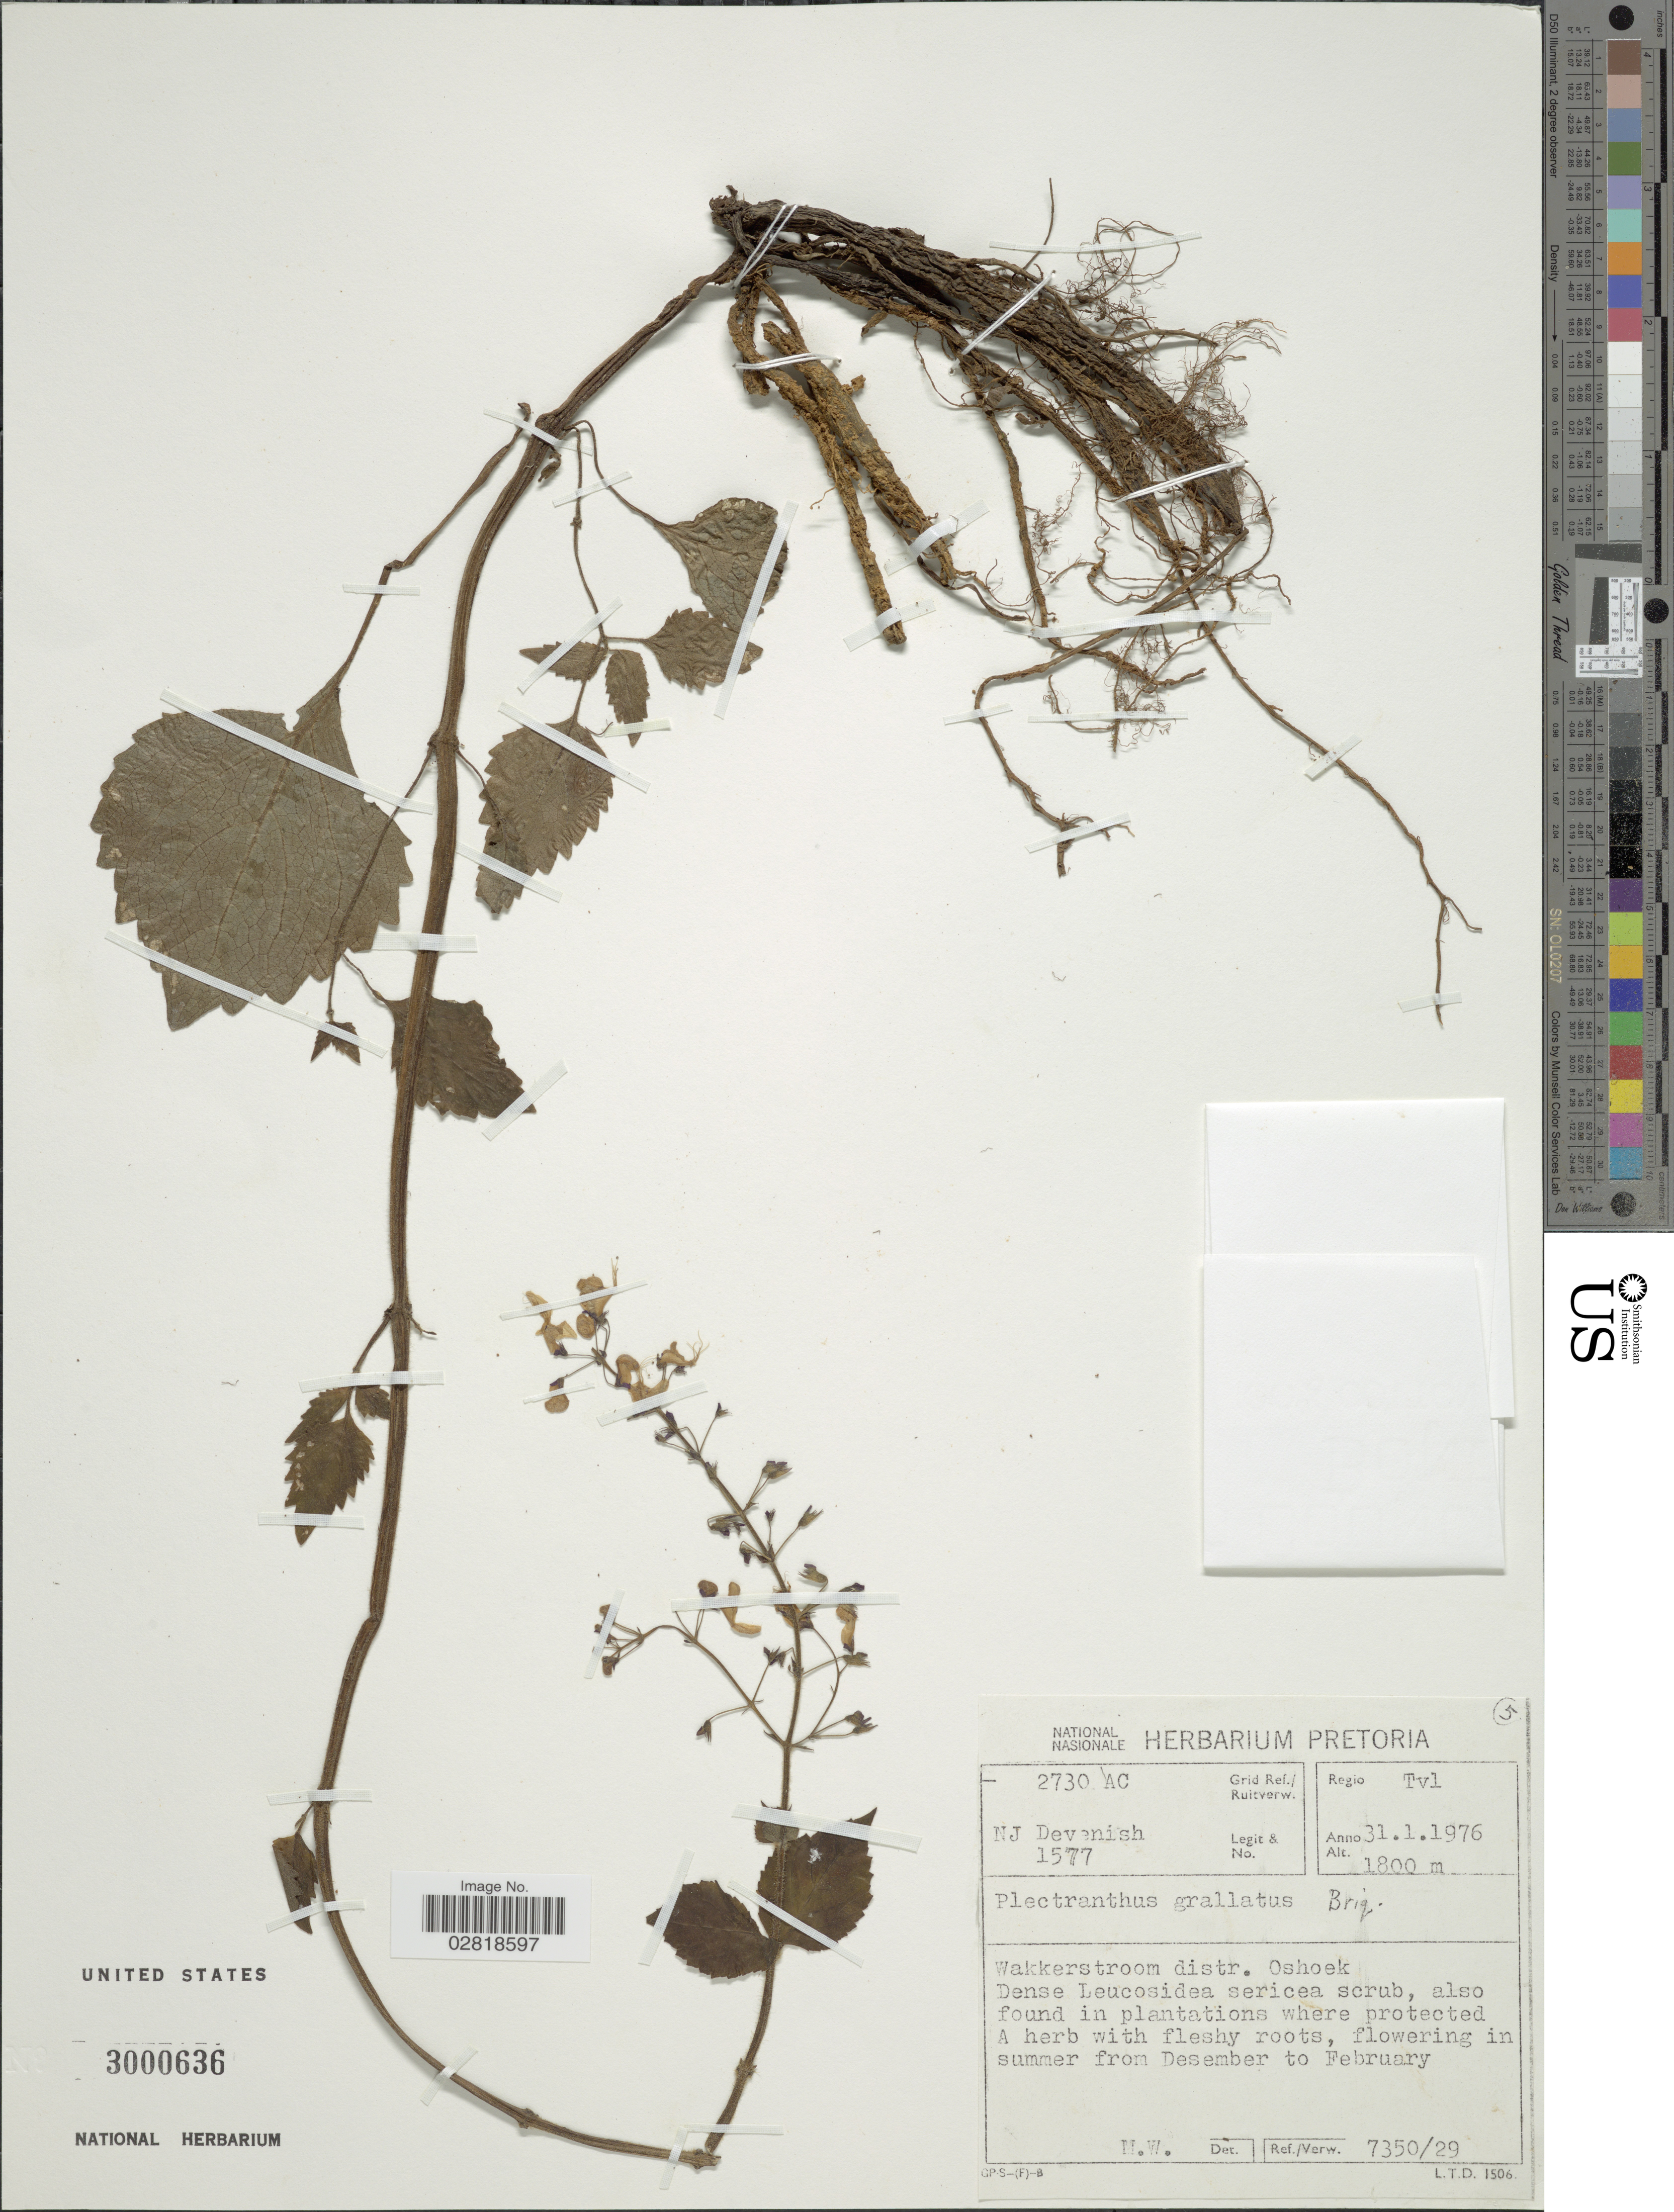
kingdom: Plantae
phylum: Tracheophyta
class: Magnoliopsida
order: Lamiales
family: Lamiaceae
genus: Plectranthus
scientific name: Plectranthus grallatus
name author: Briq.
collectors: N. Devenish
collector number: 1577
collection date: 1976-01-31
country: South Africa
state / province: Mpumalanga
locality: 2730 AC Grid Ref./ Ruitverw. Regio Tvl. Wakkerstroom distr. Oshoek.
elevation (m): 1800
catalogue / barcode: US 3000636